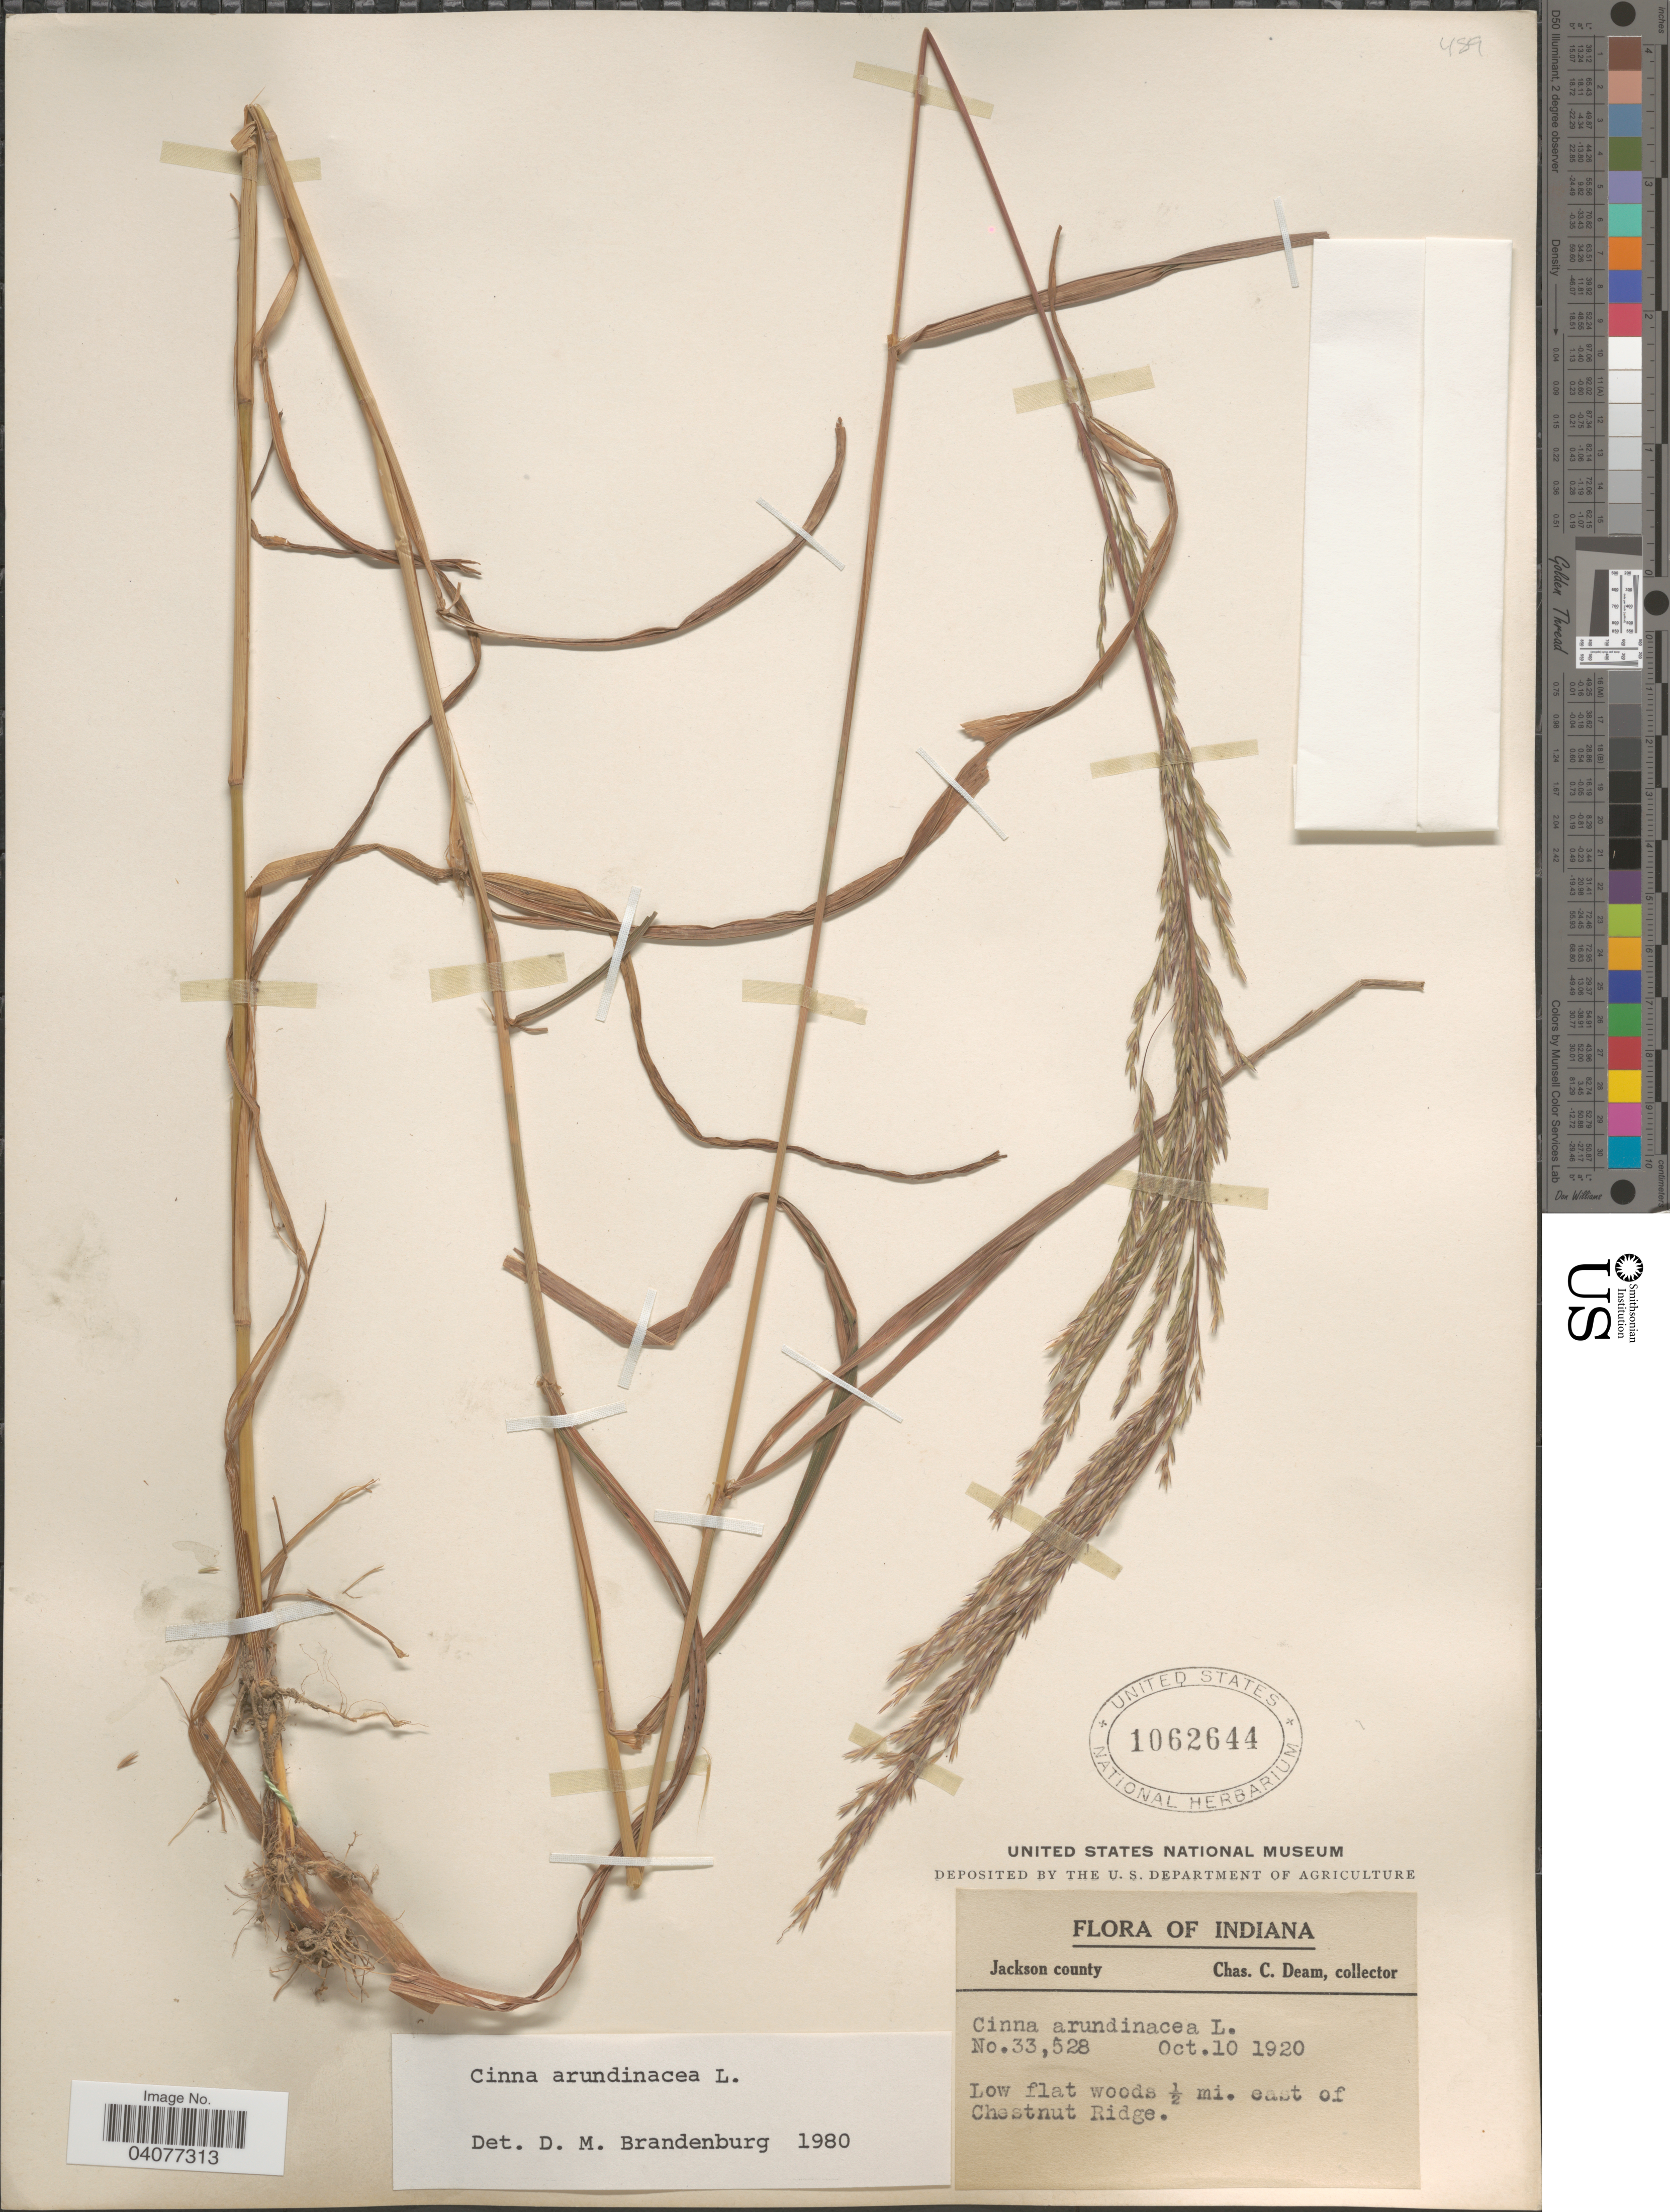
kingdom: Plantae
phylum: Tracheophyta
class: Liliopsida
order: Poales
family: Poaceae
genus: Cinna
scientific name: Cinna arundinacea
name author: L.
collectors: C. C. Deam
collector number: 33528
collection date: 1920-10-10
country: United States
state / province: Indiana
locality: Jackson county. Low flat woods ½ mi. east of Chestnut Ridge.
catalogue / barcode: US 1062644